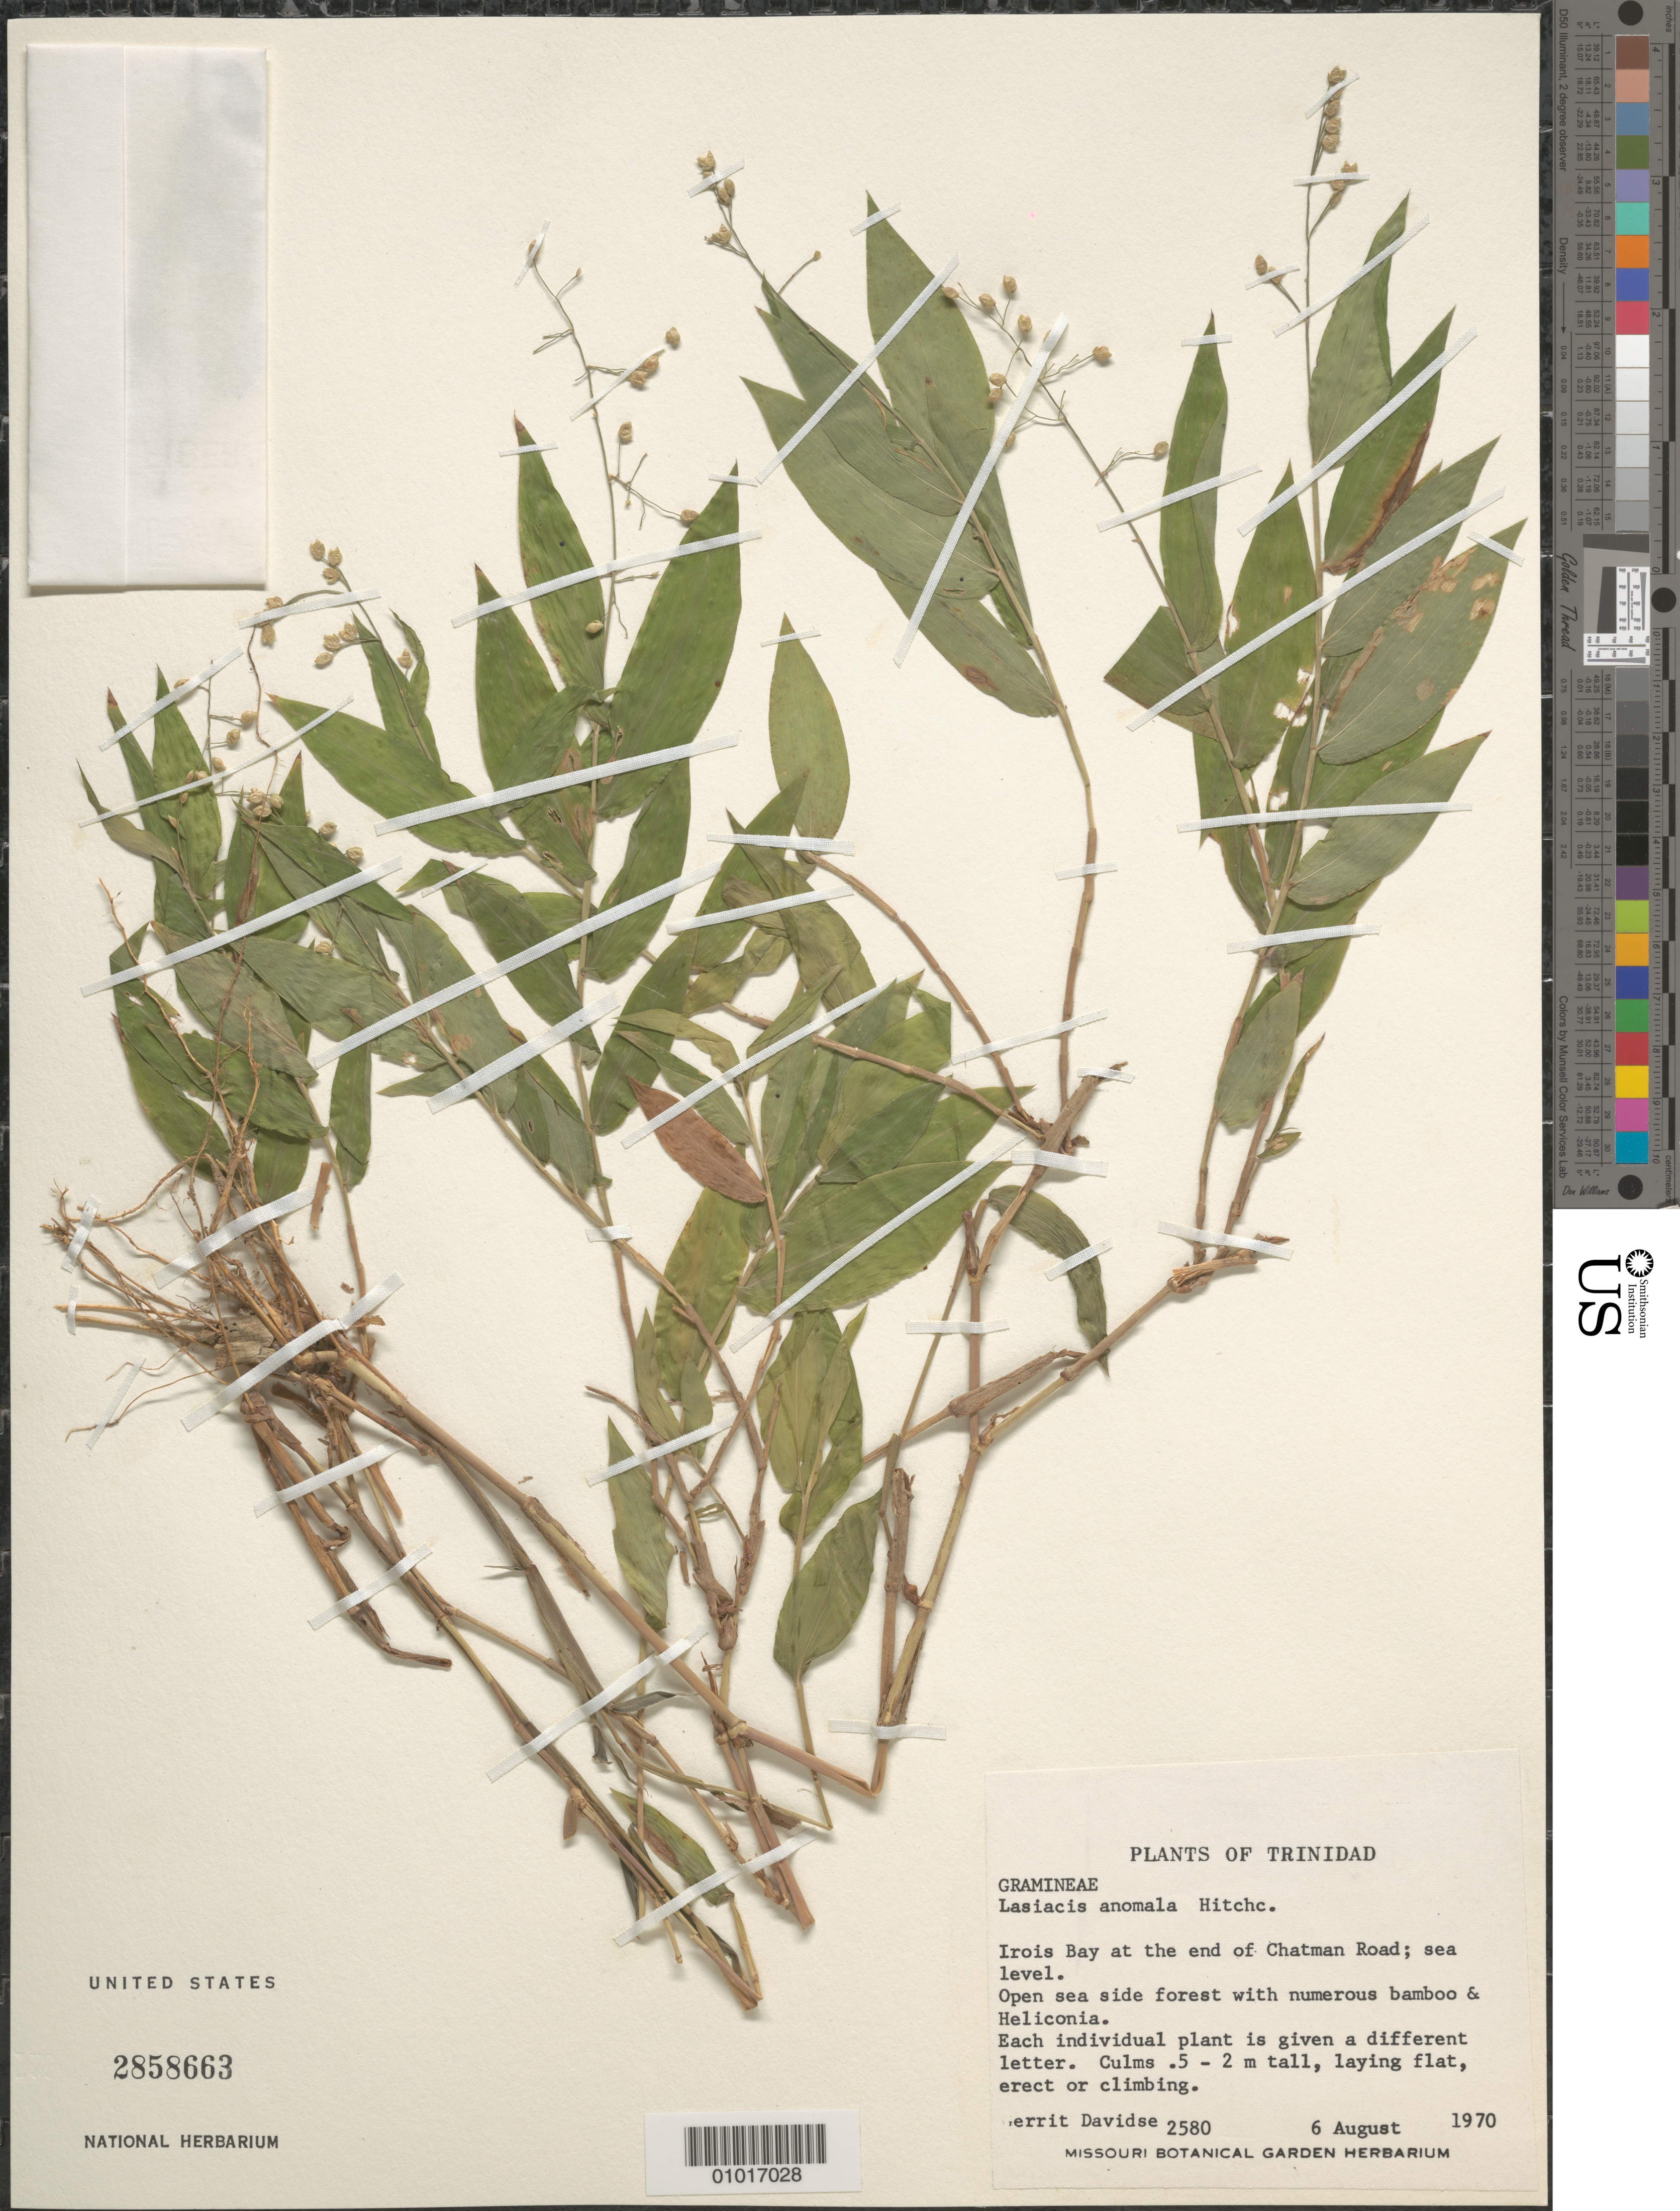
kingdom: Plantae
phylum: Tracheophyta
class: Liliopsida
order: Poales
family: Poaceae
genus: Lasiacis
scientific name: Lasiacis anomala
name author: Hitchc.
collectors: G. Davidse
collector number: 2580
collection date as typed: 06 Aug 1970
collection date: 1970-08-06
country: Trinidad and Tobago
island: Trinidad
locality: Irois Bay at the end of Chatman Road;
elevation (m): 0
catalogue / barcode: US 2858663